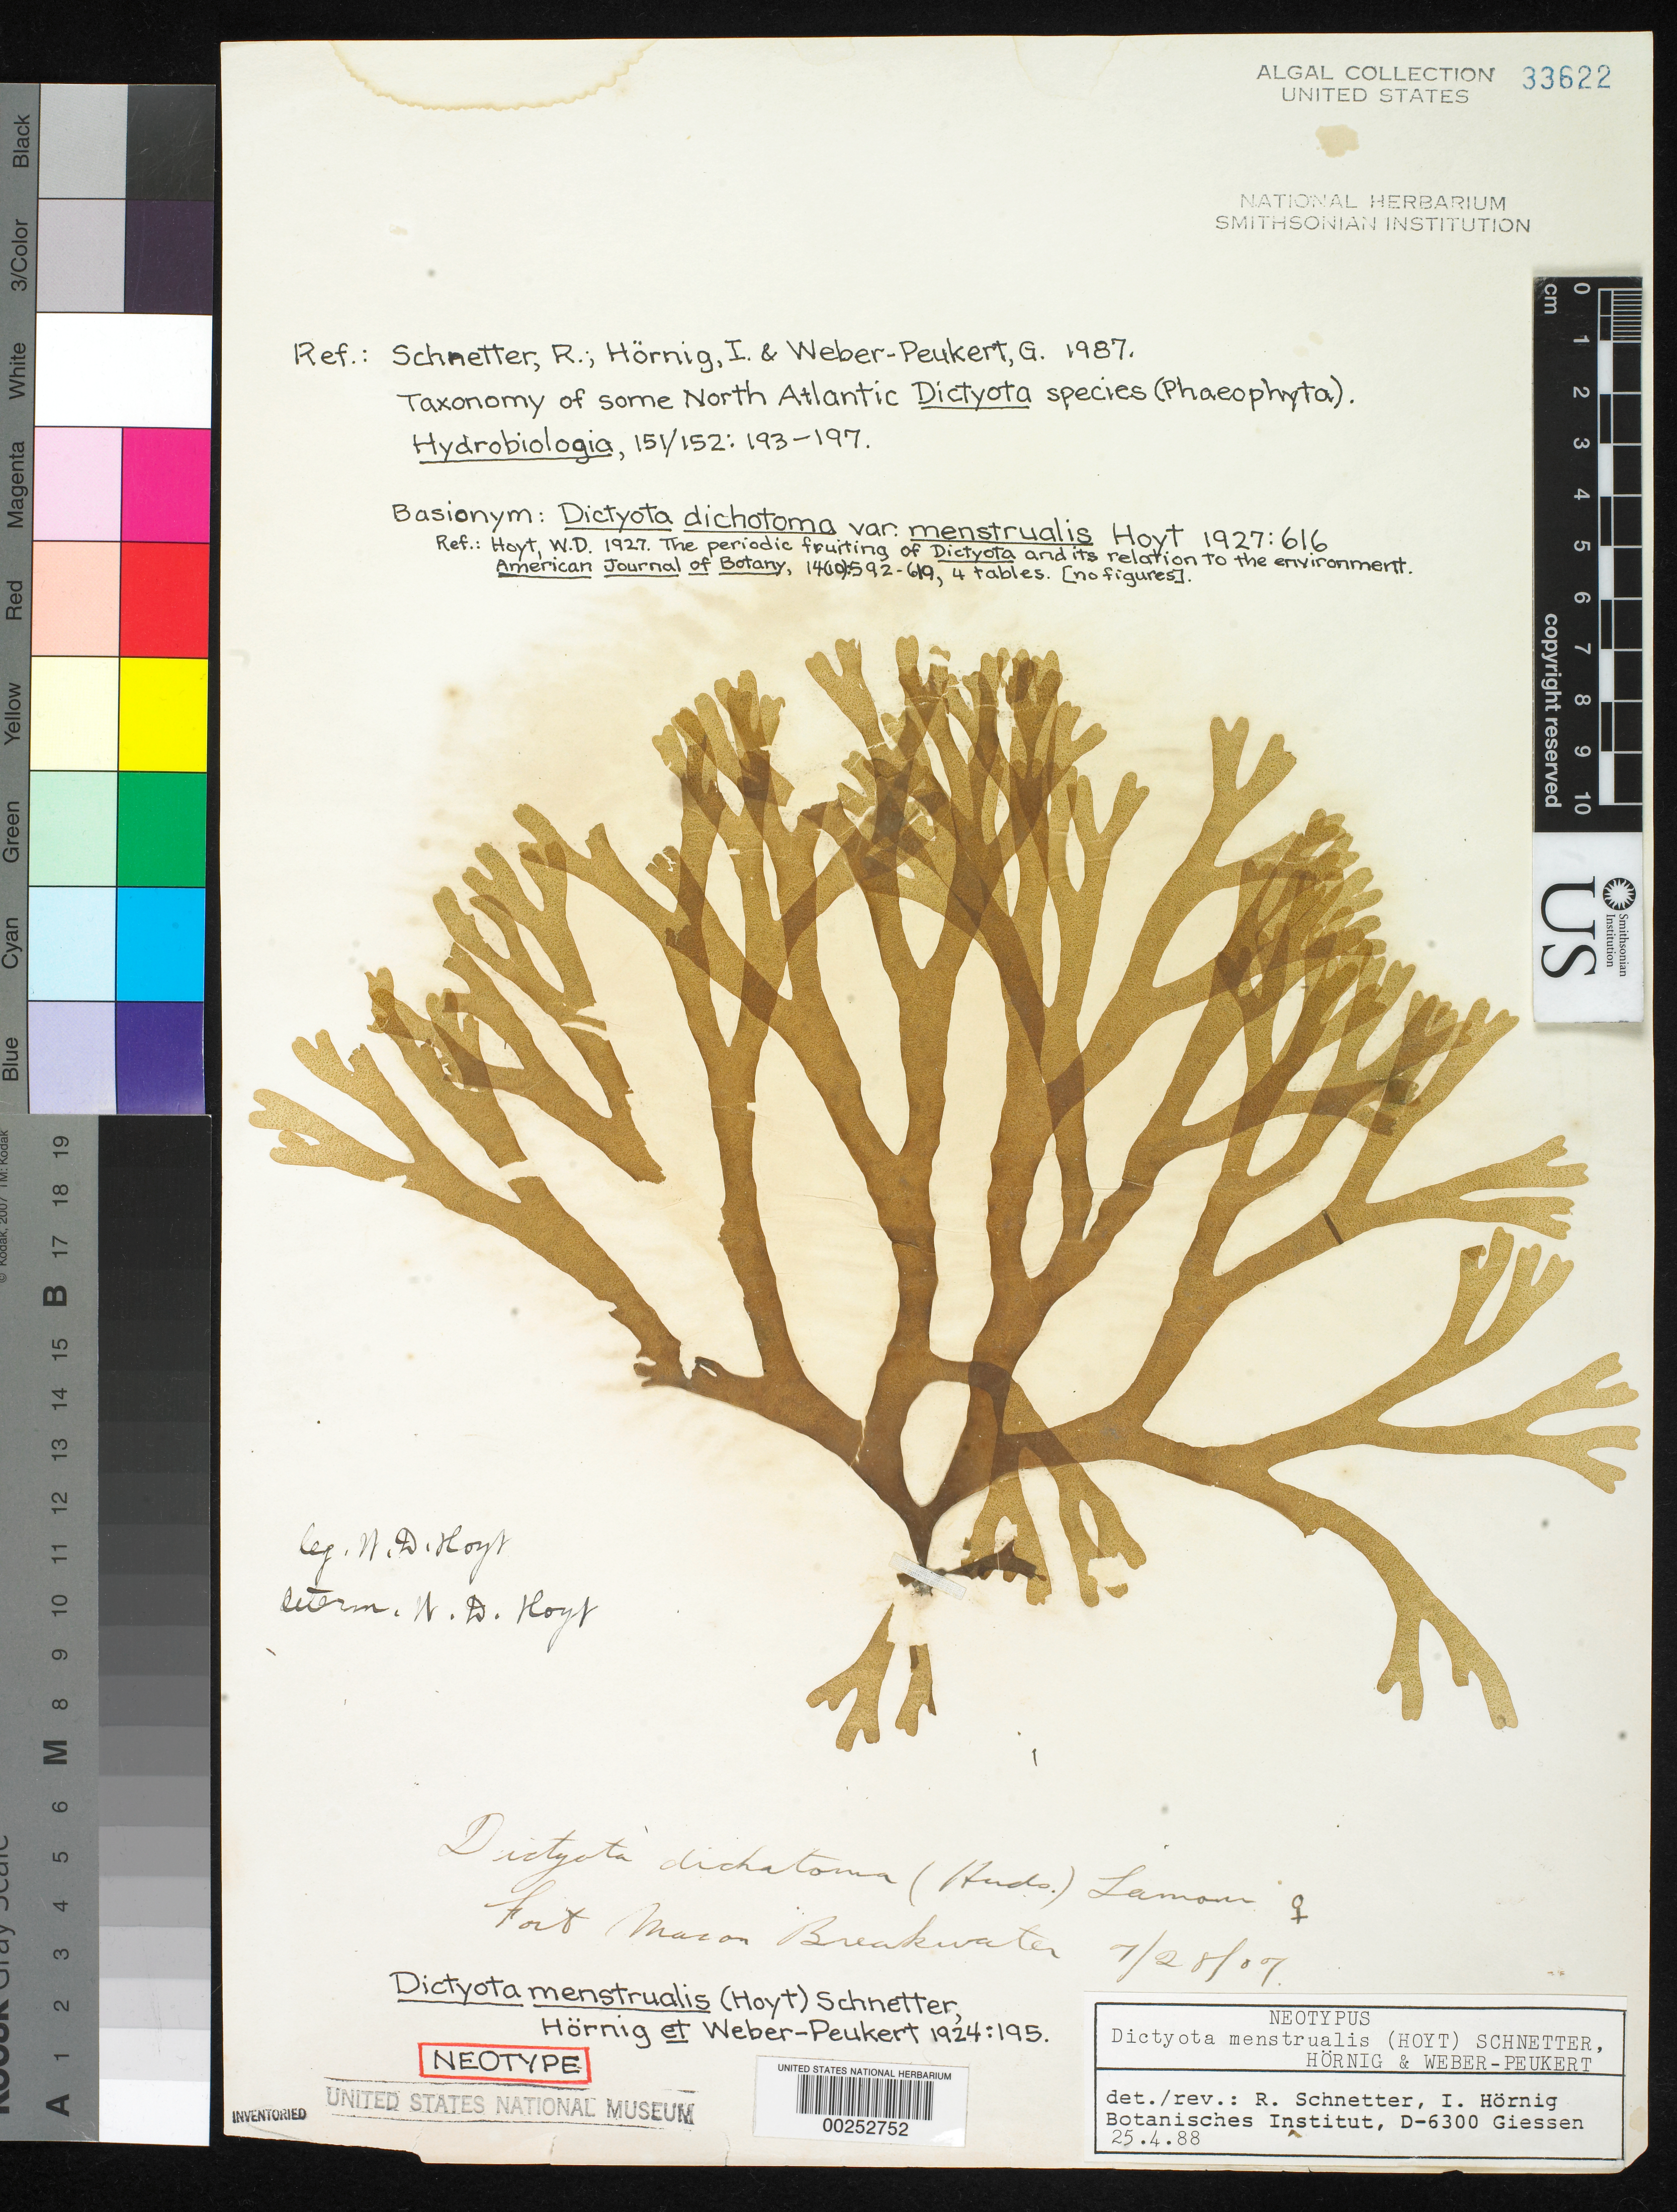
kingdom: Chromista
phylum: Ochrophyta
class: Phaeophyceae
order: Dictyotales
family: Dictyotaceae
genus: Dictyota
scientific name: Dictyota menstrualis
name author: (Hoyt) Schnetter et al.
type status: Neotype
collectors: W. D. Hoyt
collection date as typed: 28 Jul 1907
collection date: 1907-07-28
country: United States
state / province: North Carolina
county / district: Carteret County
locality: Beaufort, Fort Macon Breakwater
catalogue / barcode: US 33622